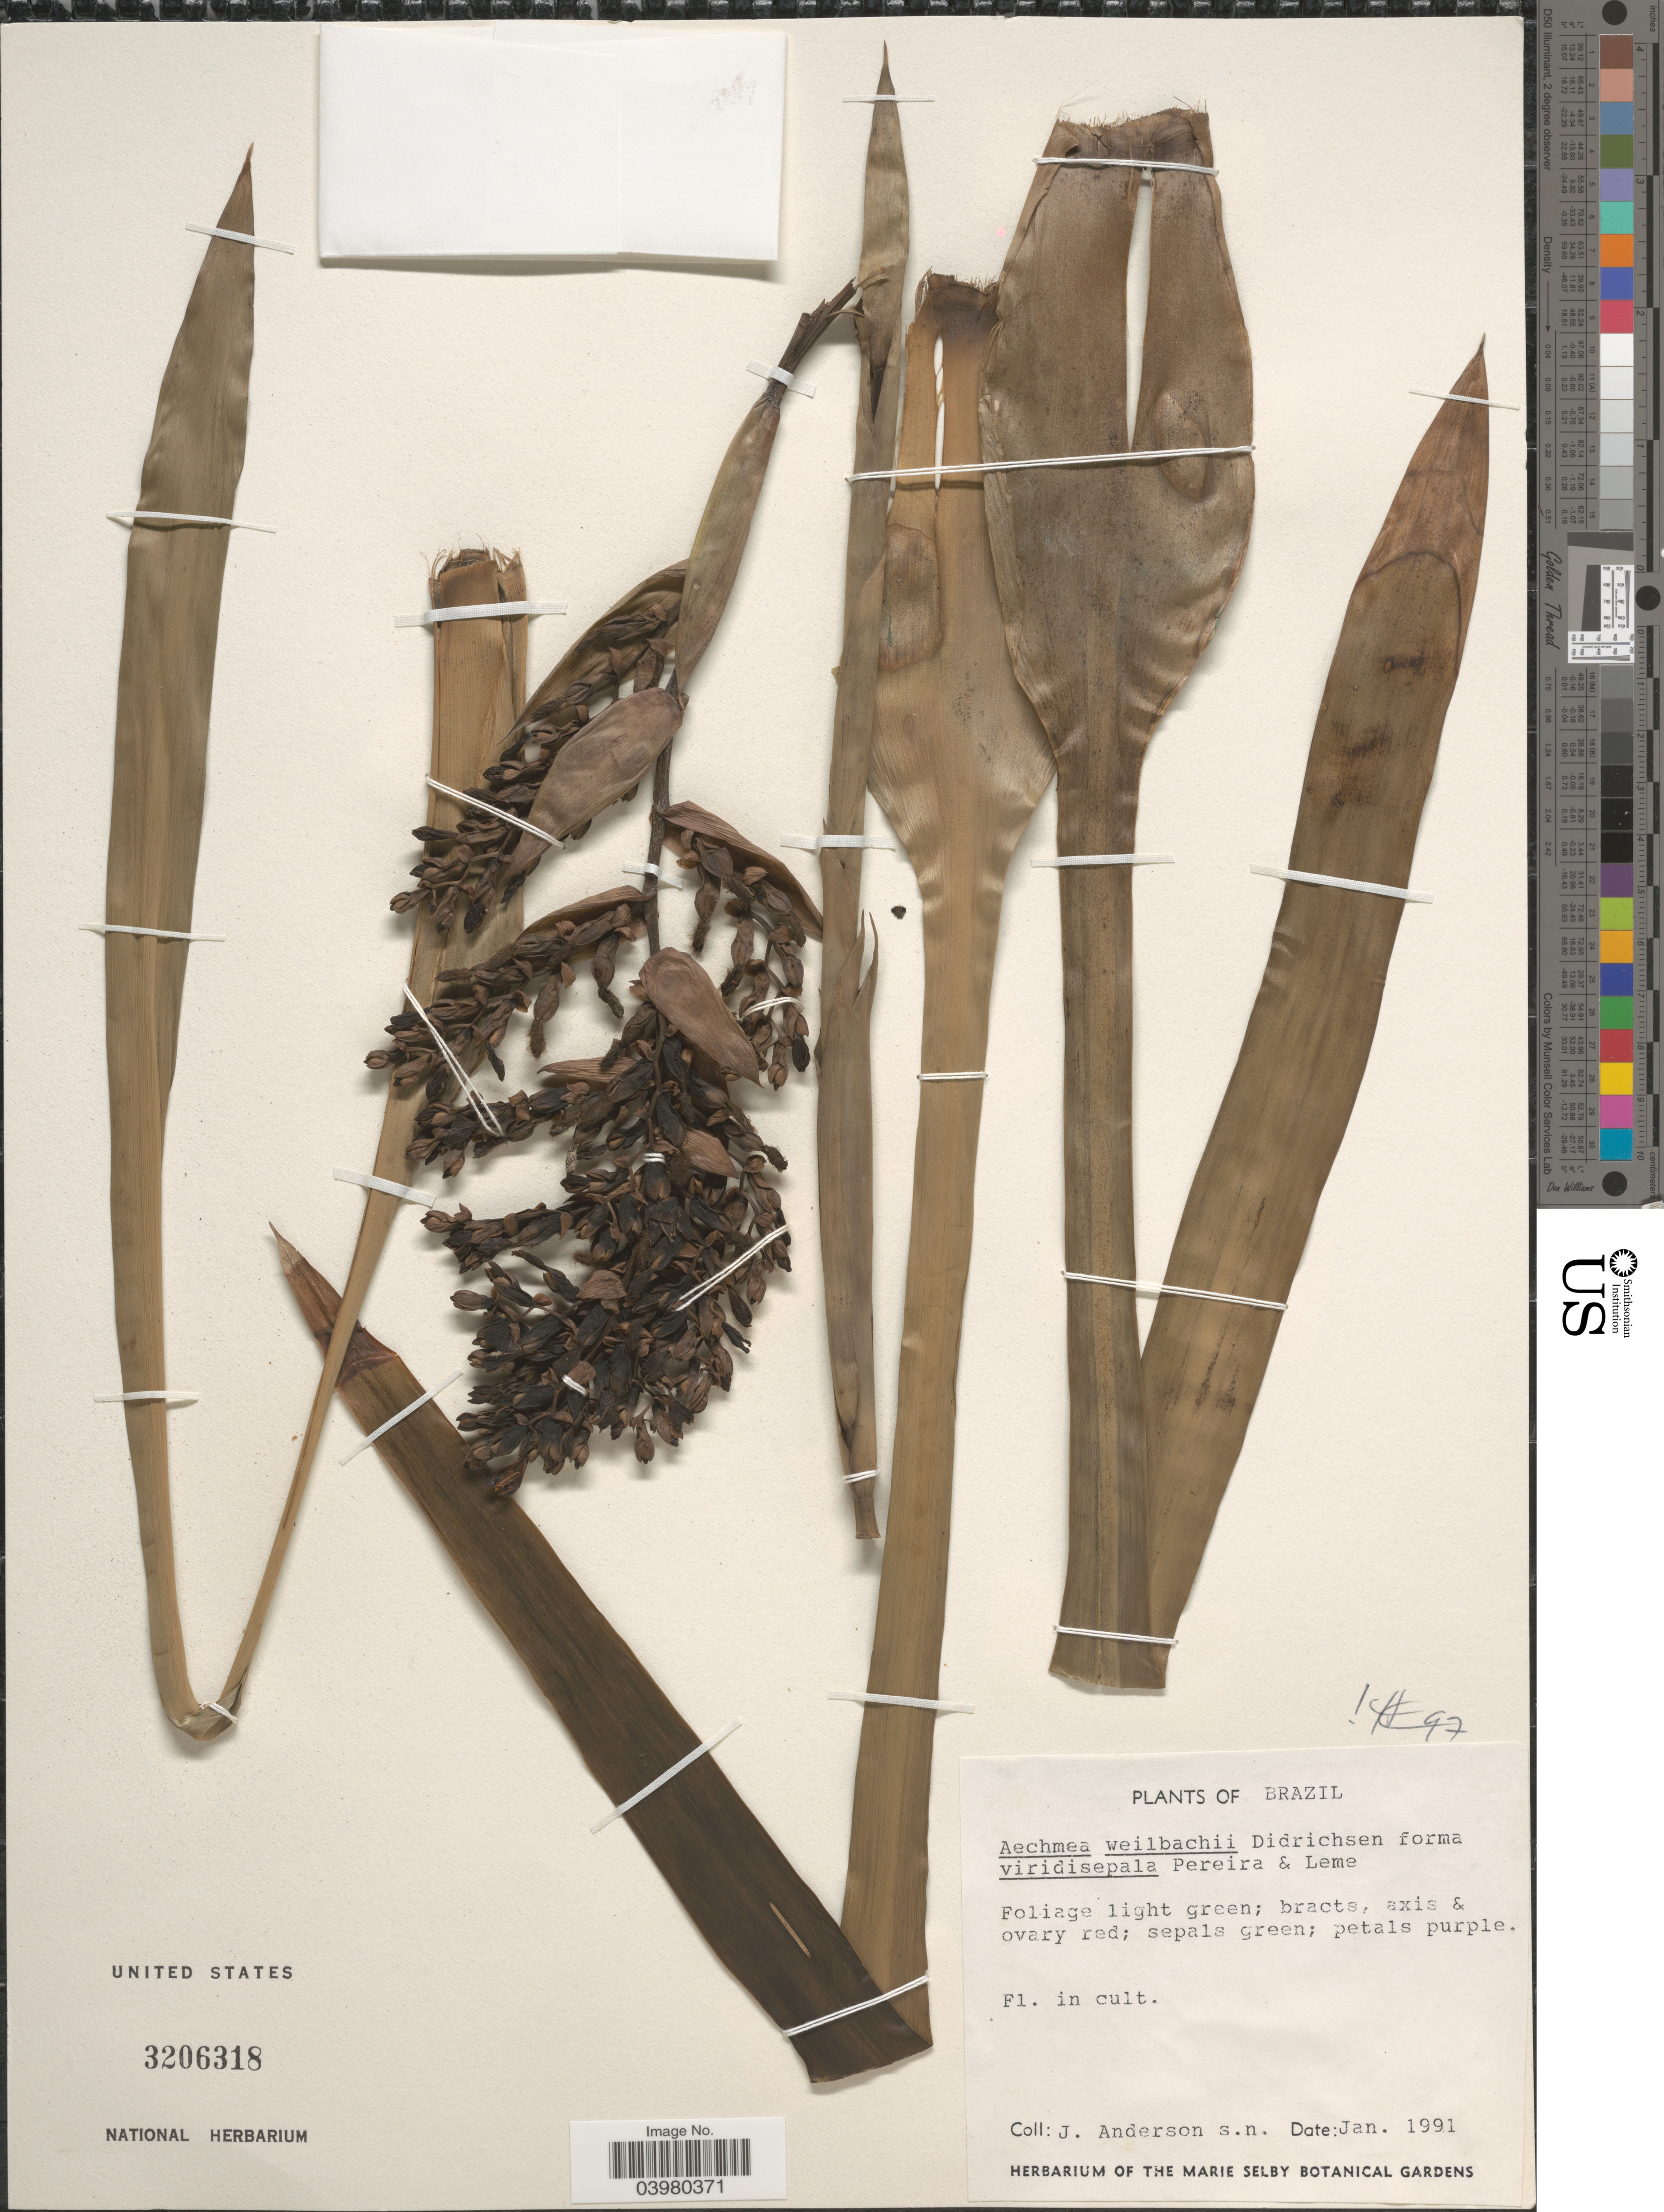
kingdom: Plantae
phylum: Tracheophyta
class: Liliopsida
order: Poales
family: Bromeliaceae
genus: Aechmea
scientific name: Aechmea weilbachii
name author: Didr.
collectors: J. Anderson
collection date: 1991-01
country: United States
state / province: Florida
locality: Fl. in cult. The Marie Selby Botanical Gardens.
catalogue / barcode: US 3206318